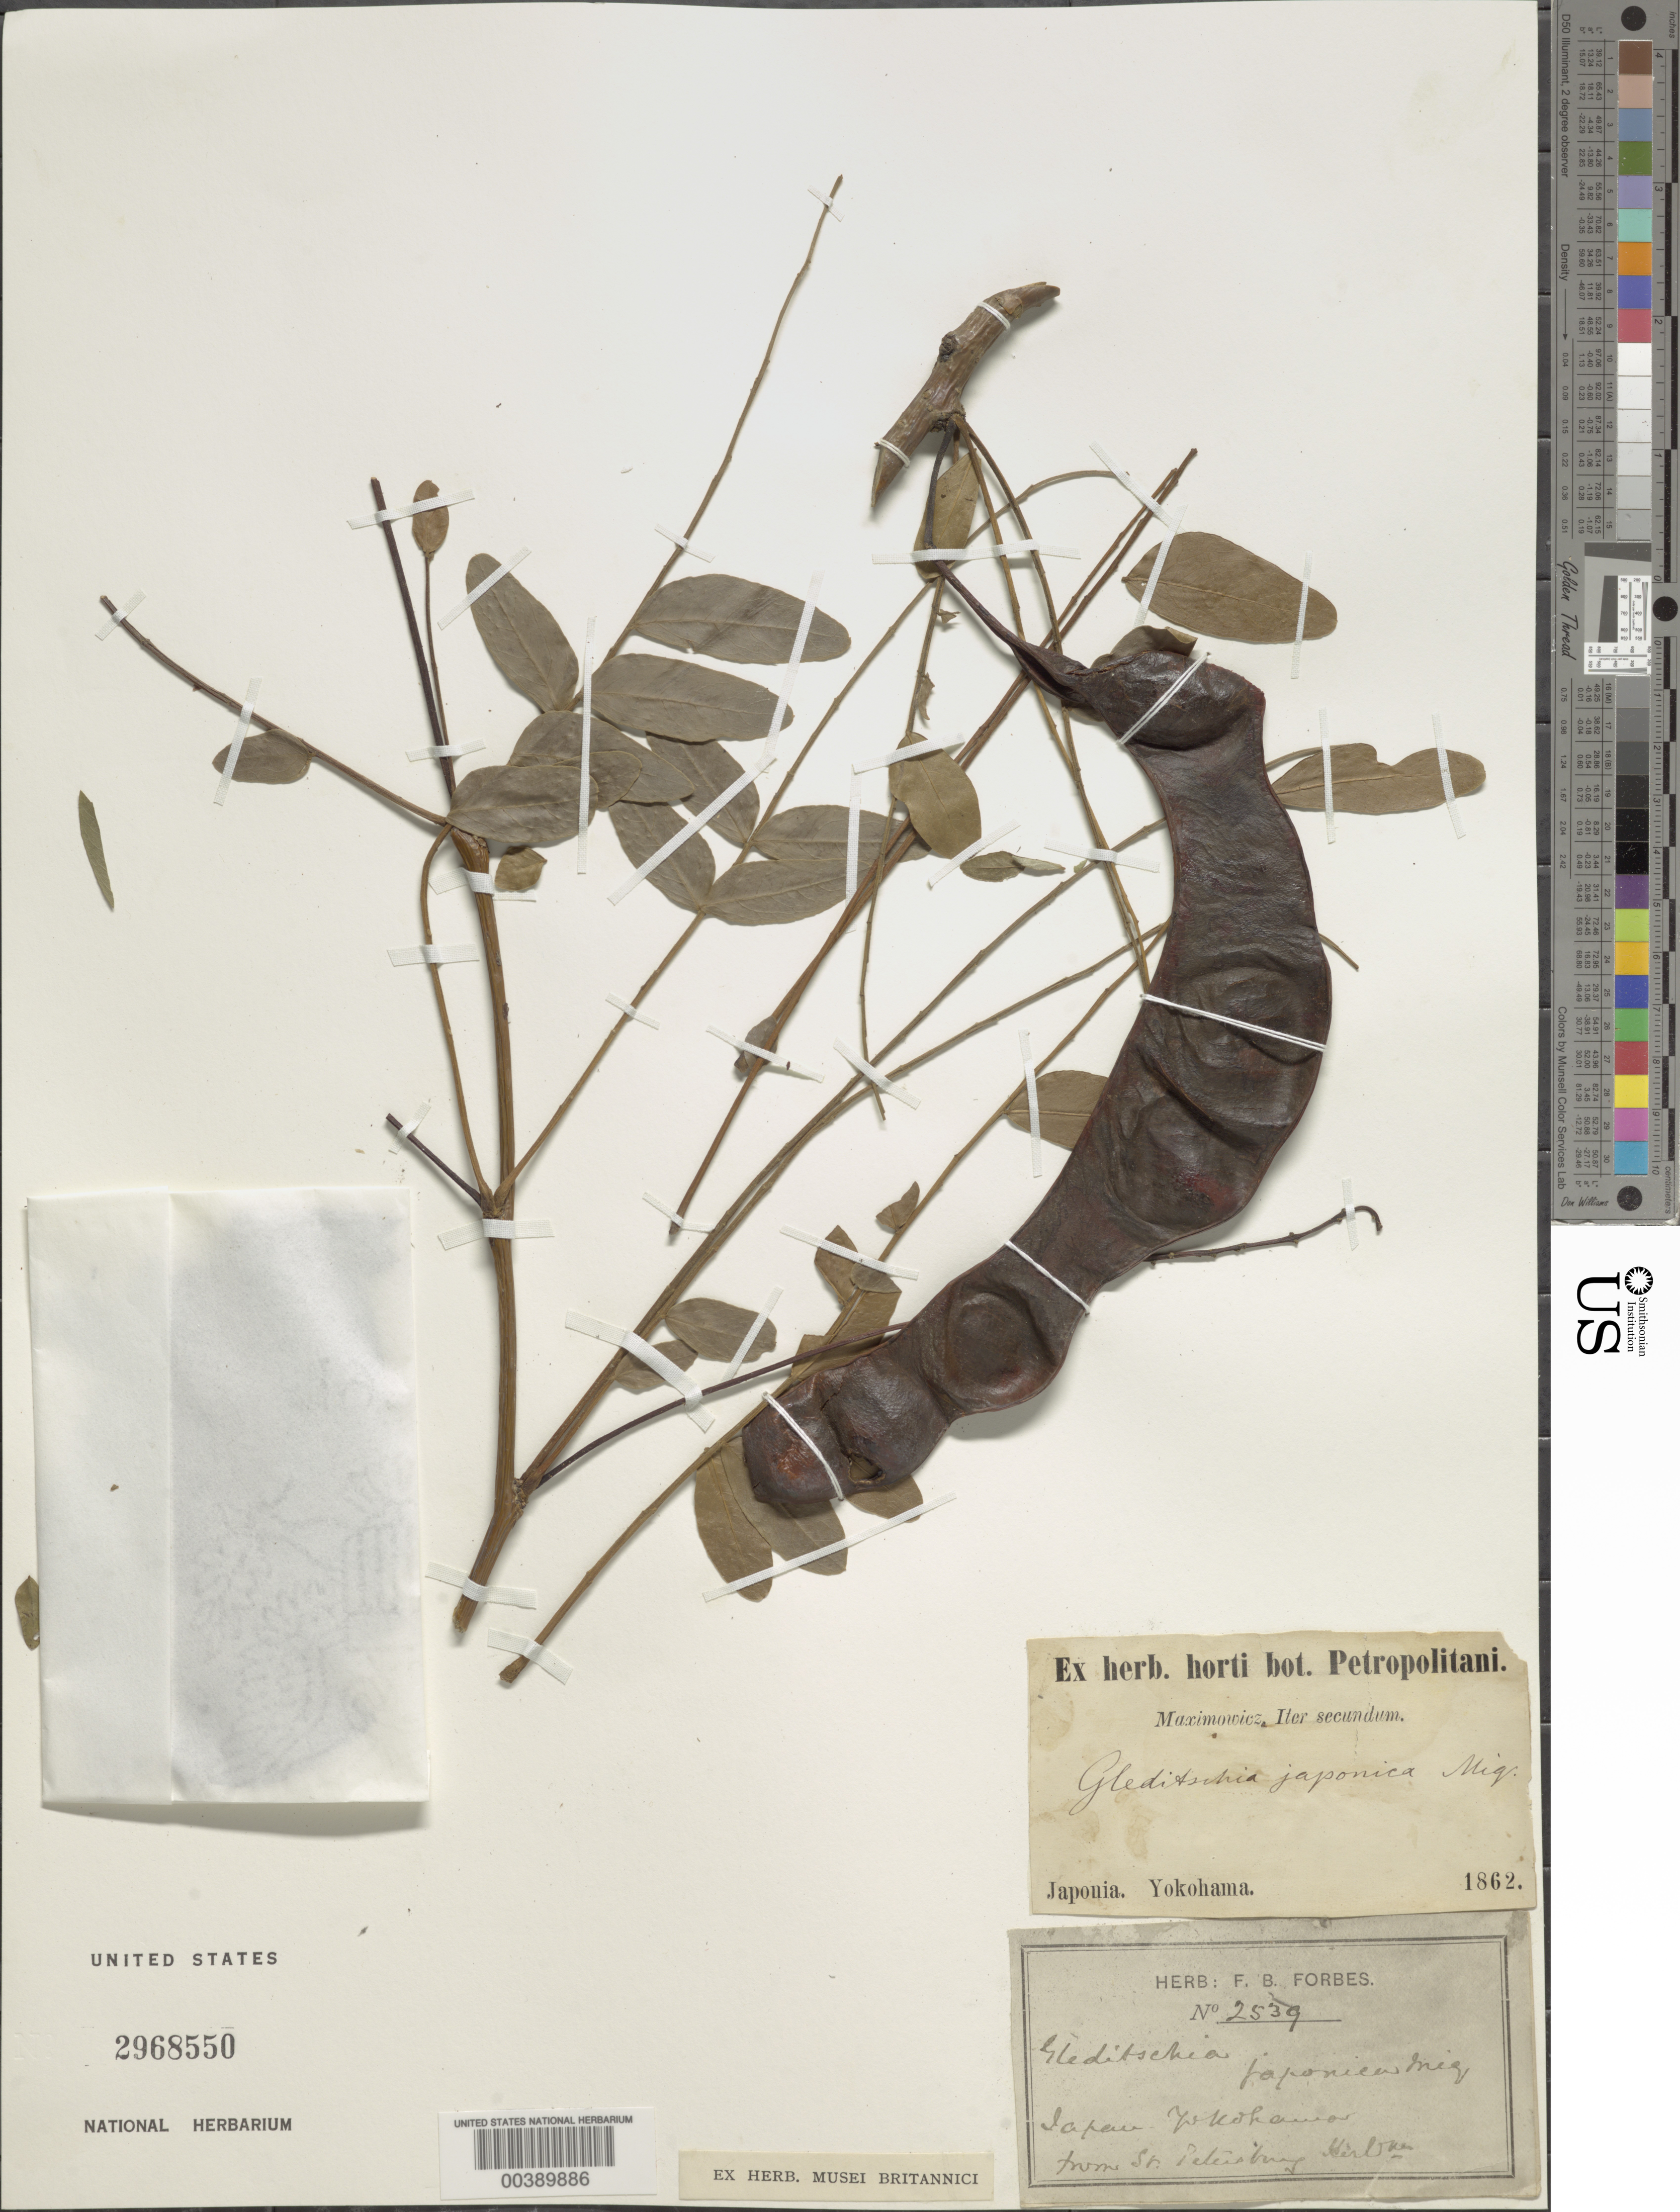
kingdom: Plantae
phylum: Tracheophyta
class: Magnoliopsida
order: Fabales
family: Fabaceae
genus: Gleditsia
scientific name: Gleditsia japonica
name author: Miq.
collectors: ex herb. Mus. St. Petersburg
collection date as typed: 1862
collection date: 1862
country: Japan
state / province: Kanagawa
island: Honshu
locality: Yokohama.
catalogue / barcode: US 2968550